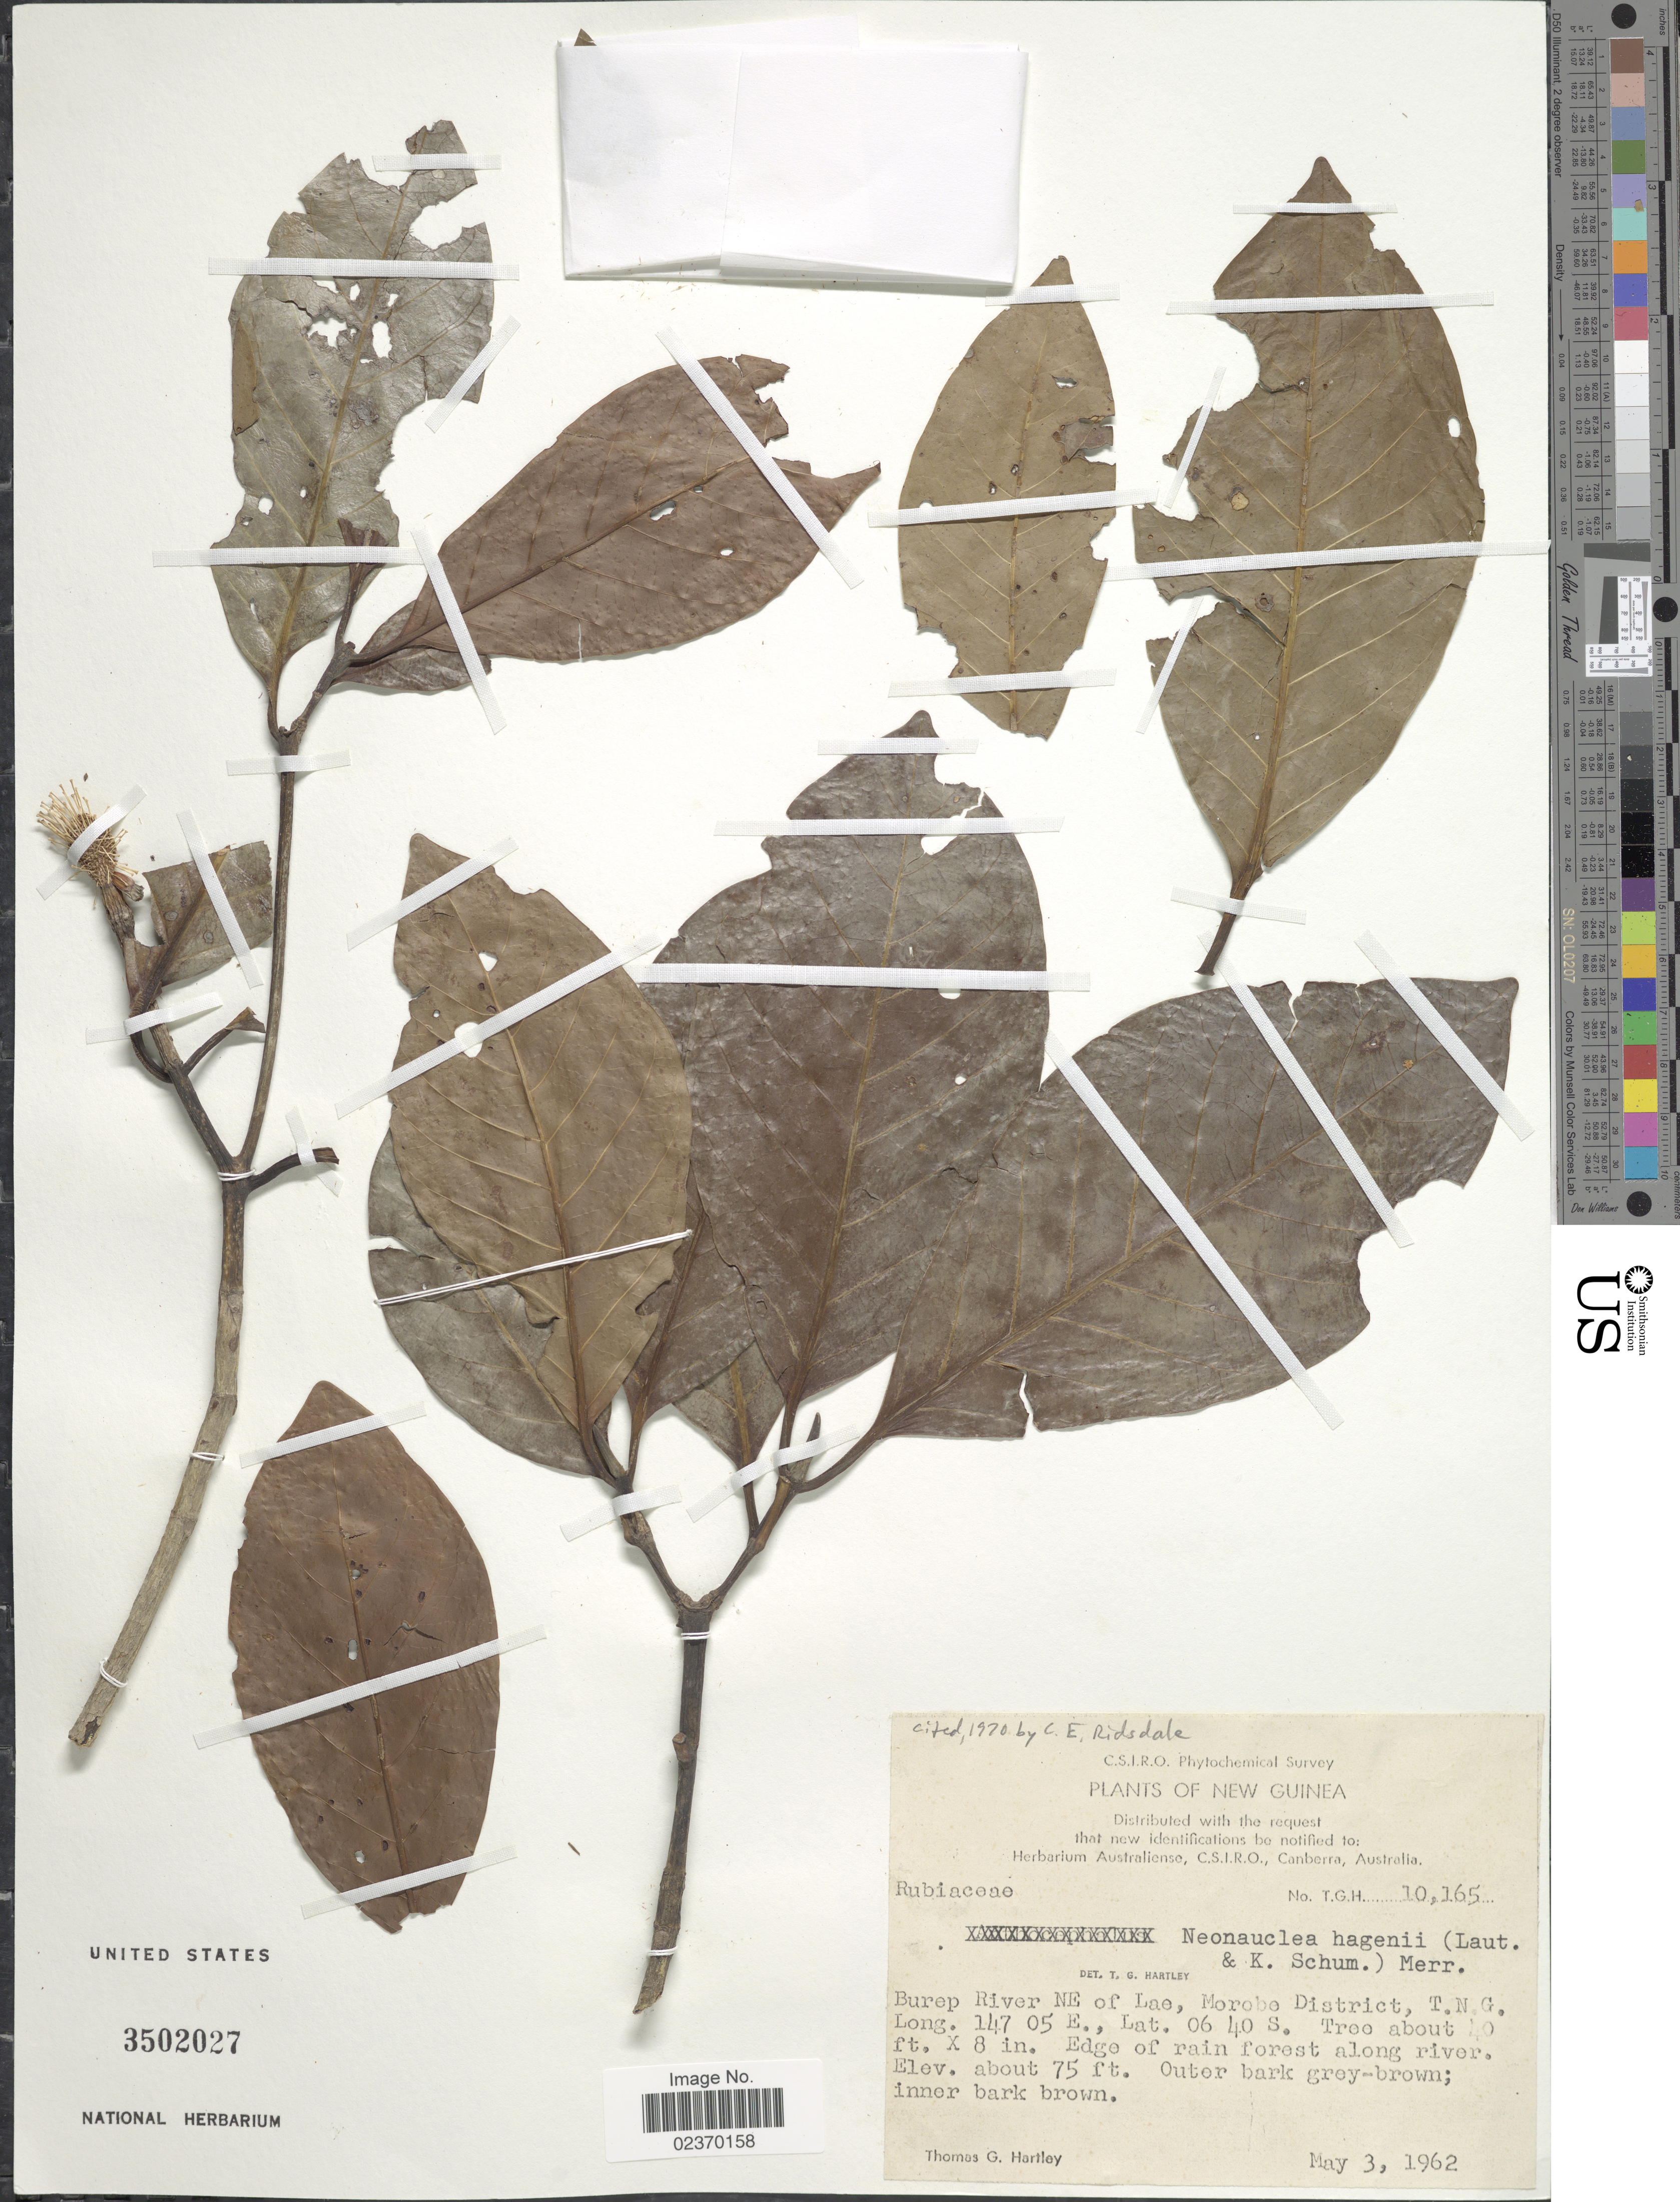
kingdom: Plantae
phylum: Tracheophyta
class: Magnoliopsida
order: Gentianales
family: Rubiaceae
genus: Neonauclea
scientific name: Neonauclea hagenii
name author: (Lauterb. & K. Schum.) Merr.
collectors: T. G. Hartley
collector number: T.G.H. 10165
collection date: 1962-05-03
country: Papua New Guinea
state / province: Morobe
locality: New Guinea, Burep River NE of Lae, Morobe District, T.N.G., Edge of rain forest along river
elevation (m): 23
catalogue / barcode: US 3502027